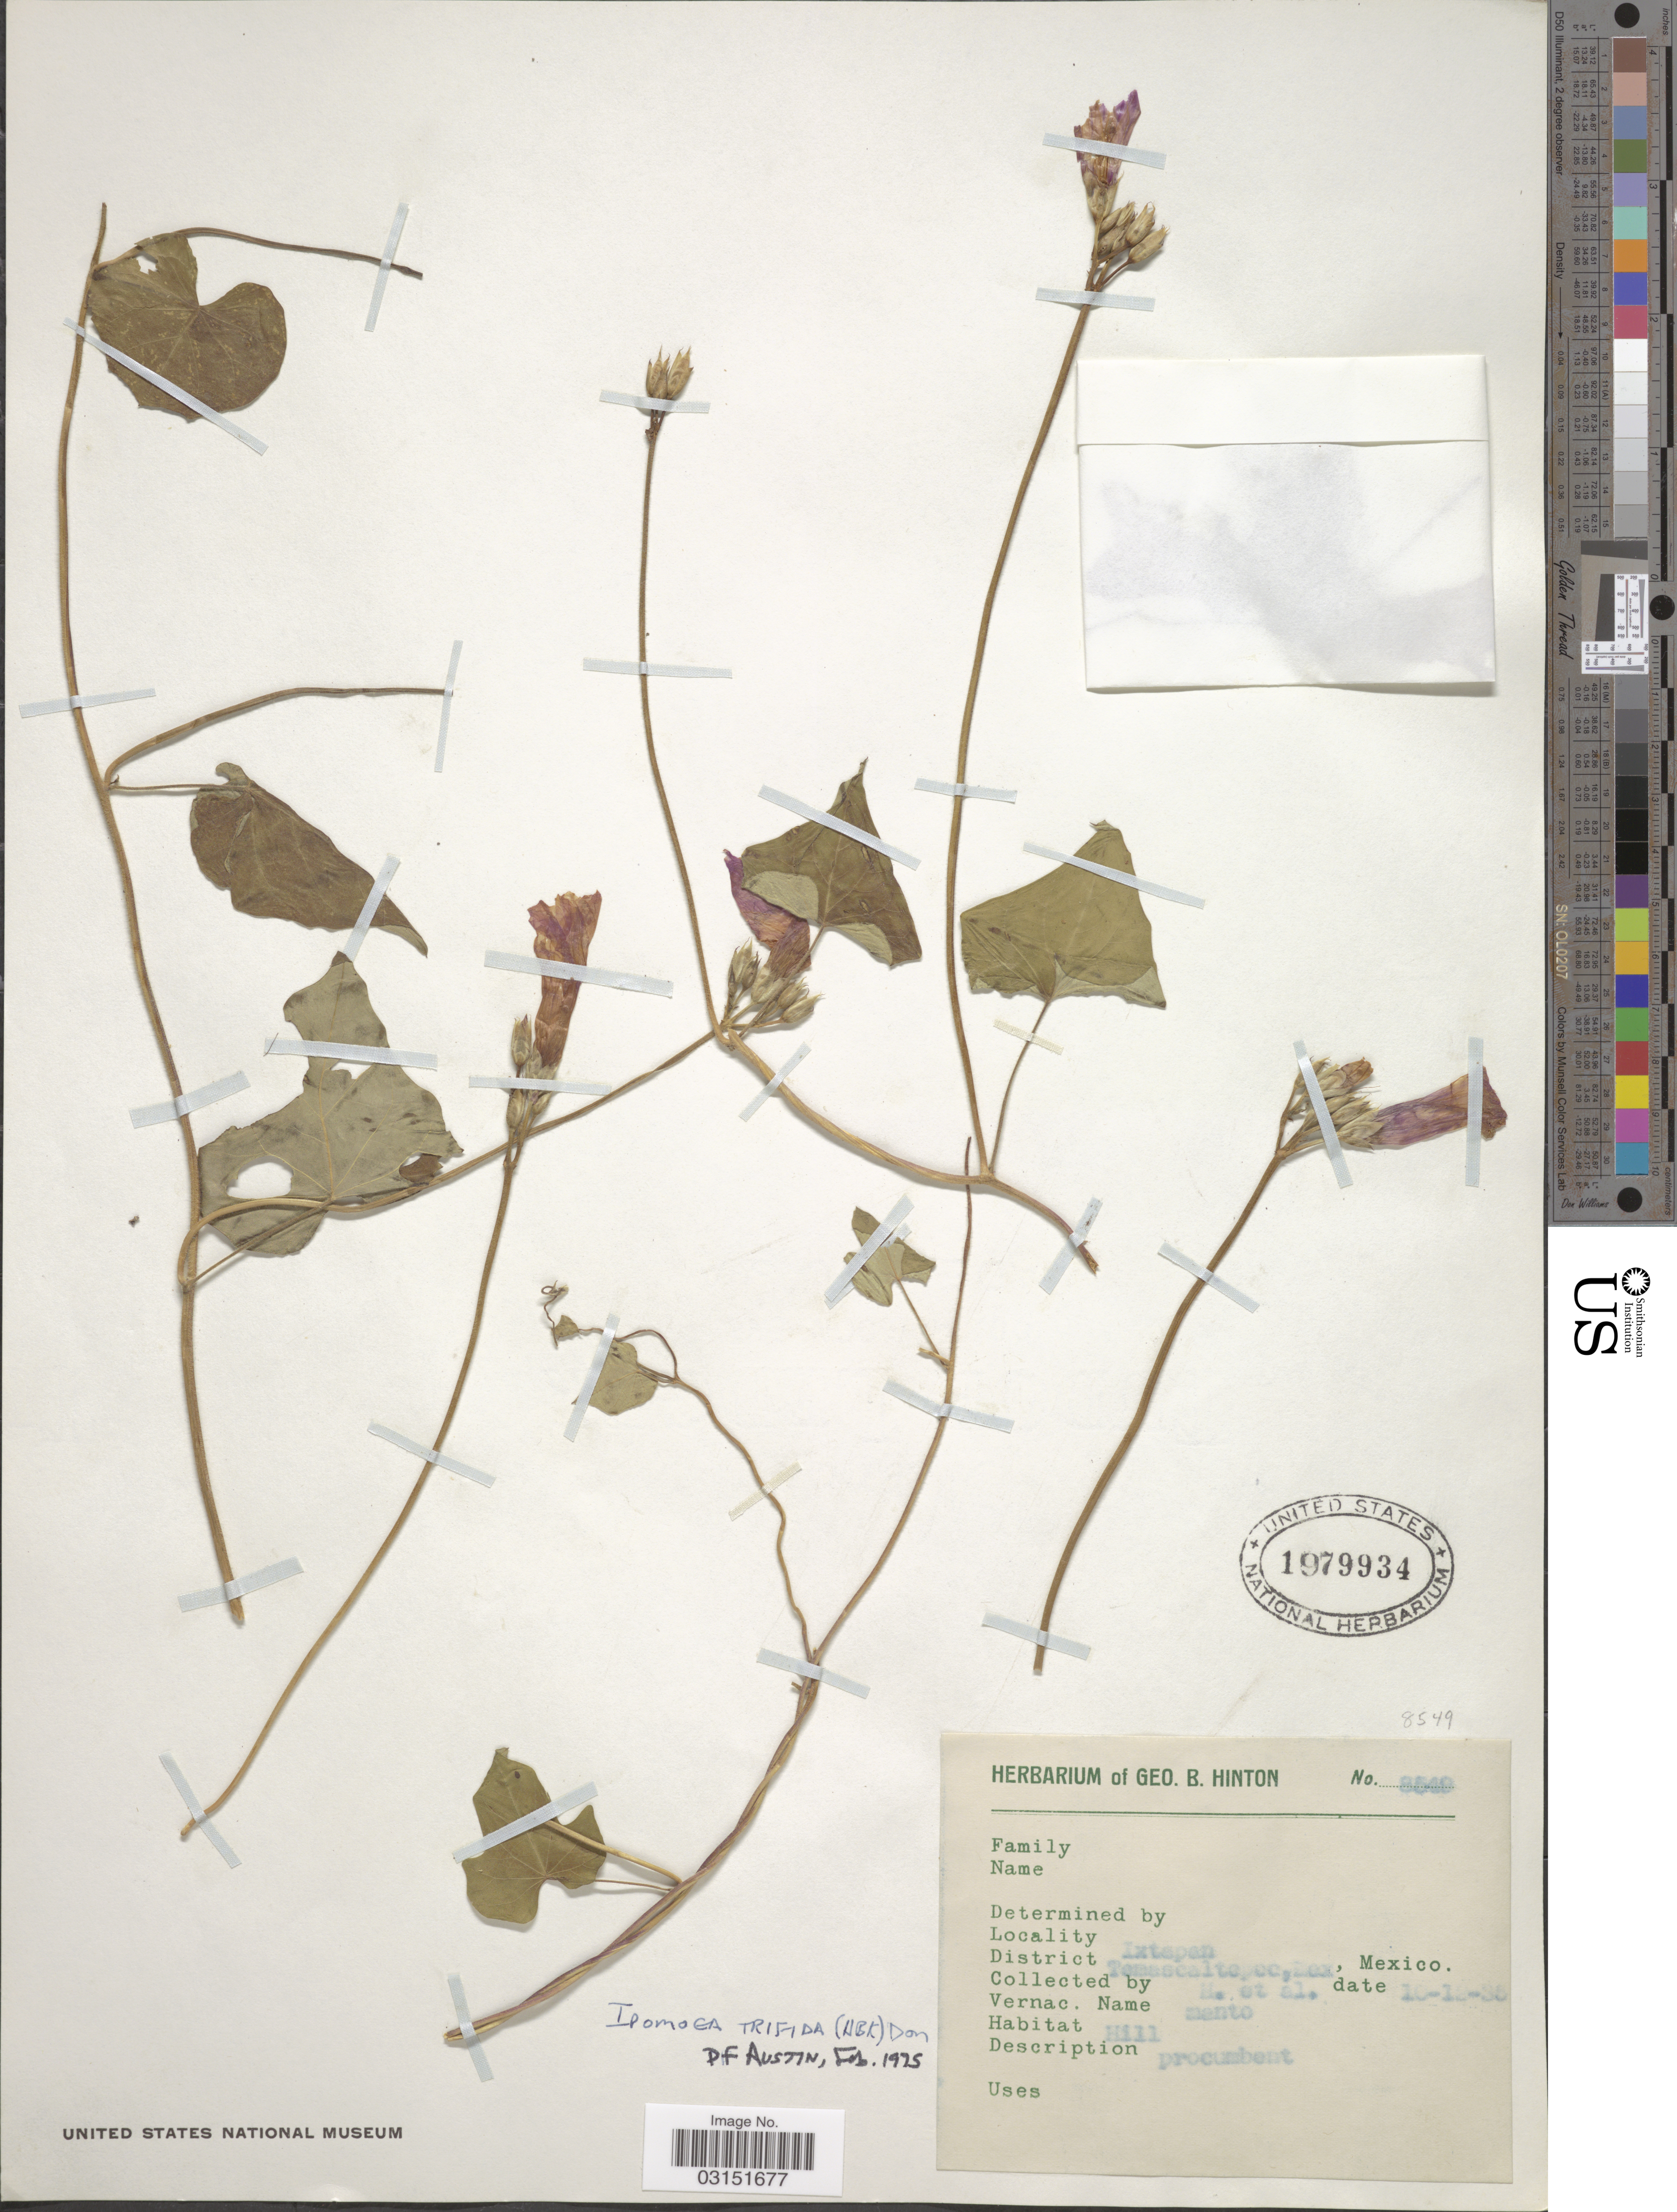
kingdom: Plantae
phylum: Tracheophyta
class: Magnoliopsida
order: Solanales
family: Convolvulaceae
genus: Ipomoea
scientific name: Ipomoea trifida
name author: (Kunth) G. Don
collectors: G. B. Hinton & et al.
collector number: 8549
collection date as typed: Transcribed d/m/y: 16/12/36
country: Mexico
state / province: México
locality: Ixtapan. District Temascaltepec.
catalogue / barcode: US 1979934